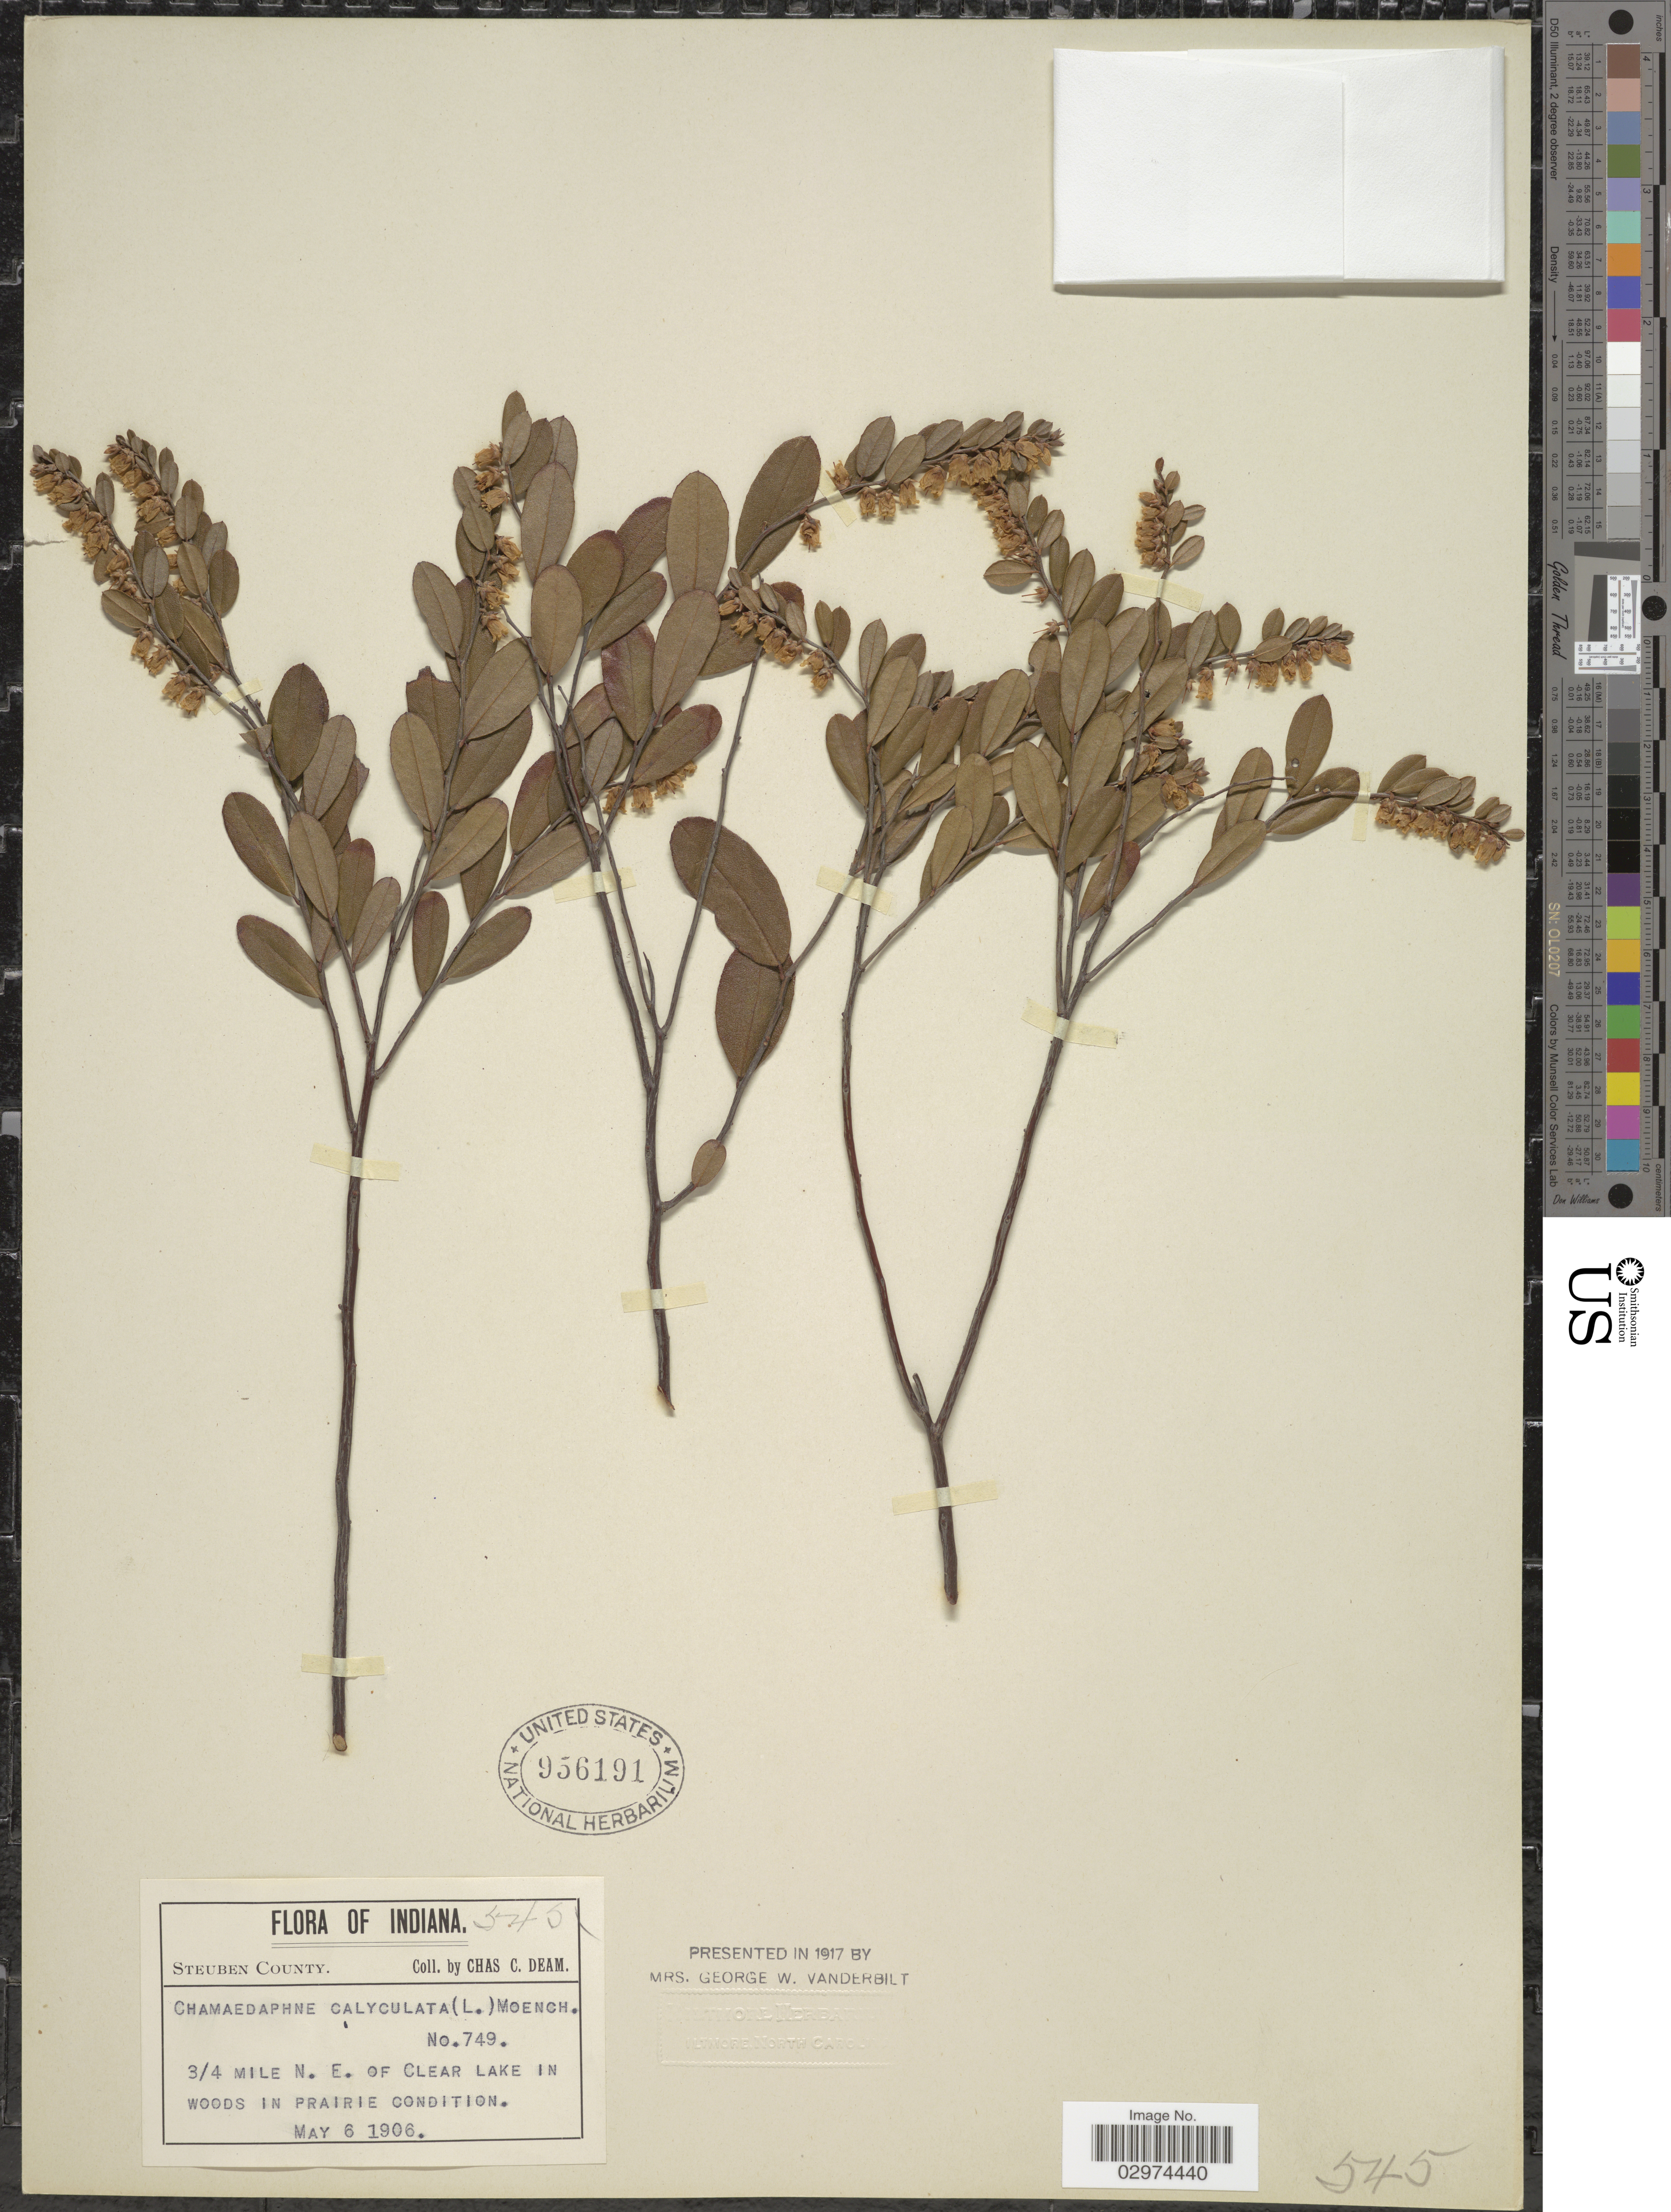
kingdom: Plantae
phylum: Tracheophyta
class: Magnoliopsida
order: Ericales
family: Ericaceae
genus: Chamaedaphne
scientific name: Chamaedaphne calyculata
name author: (L.) Moench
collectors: C. C. Deam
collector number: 545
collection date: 1906-05-06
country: United States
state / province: Indiana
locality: Steuben County, ¾ mile N.E. of Clear Lake in woods in prairie condition.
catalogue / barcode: US 956191